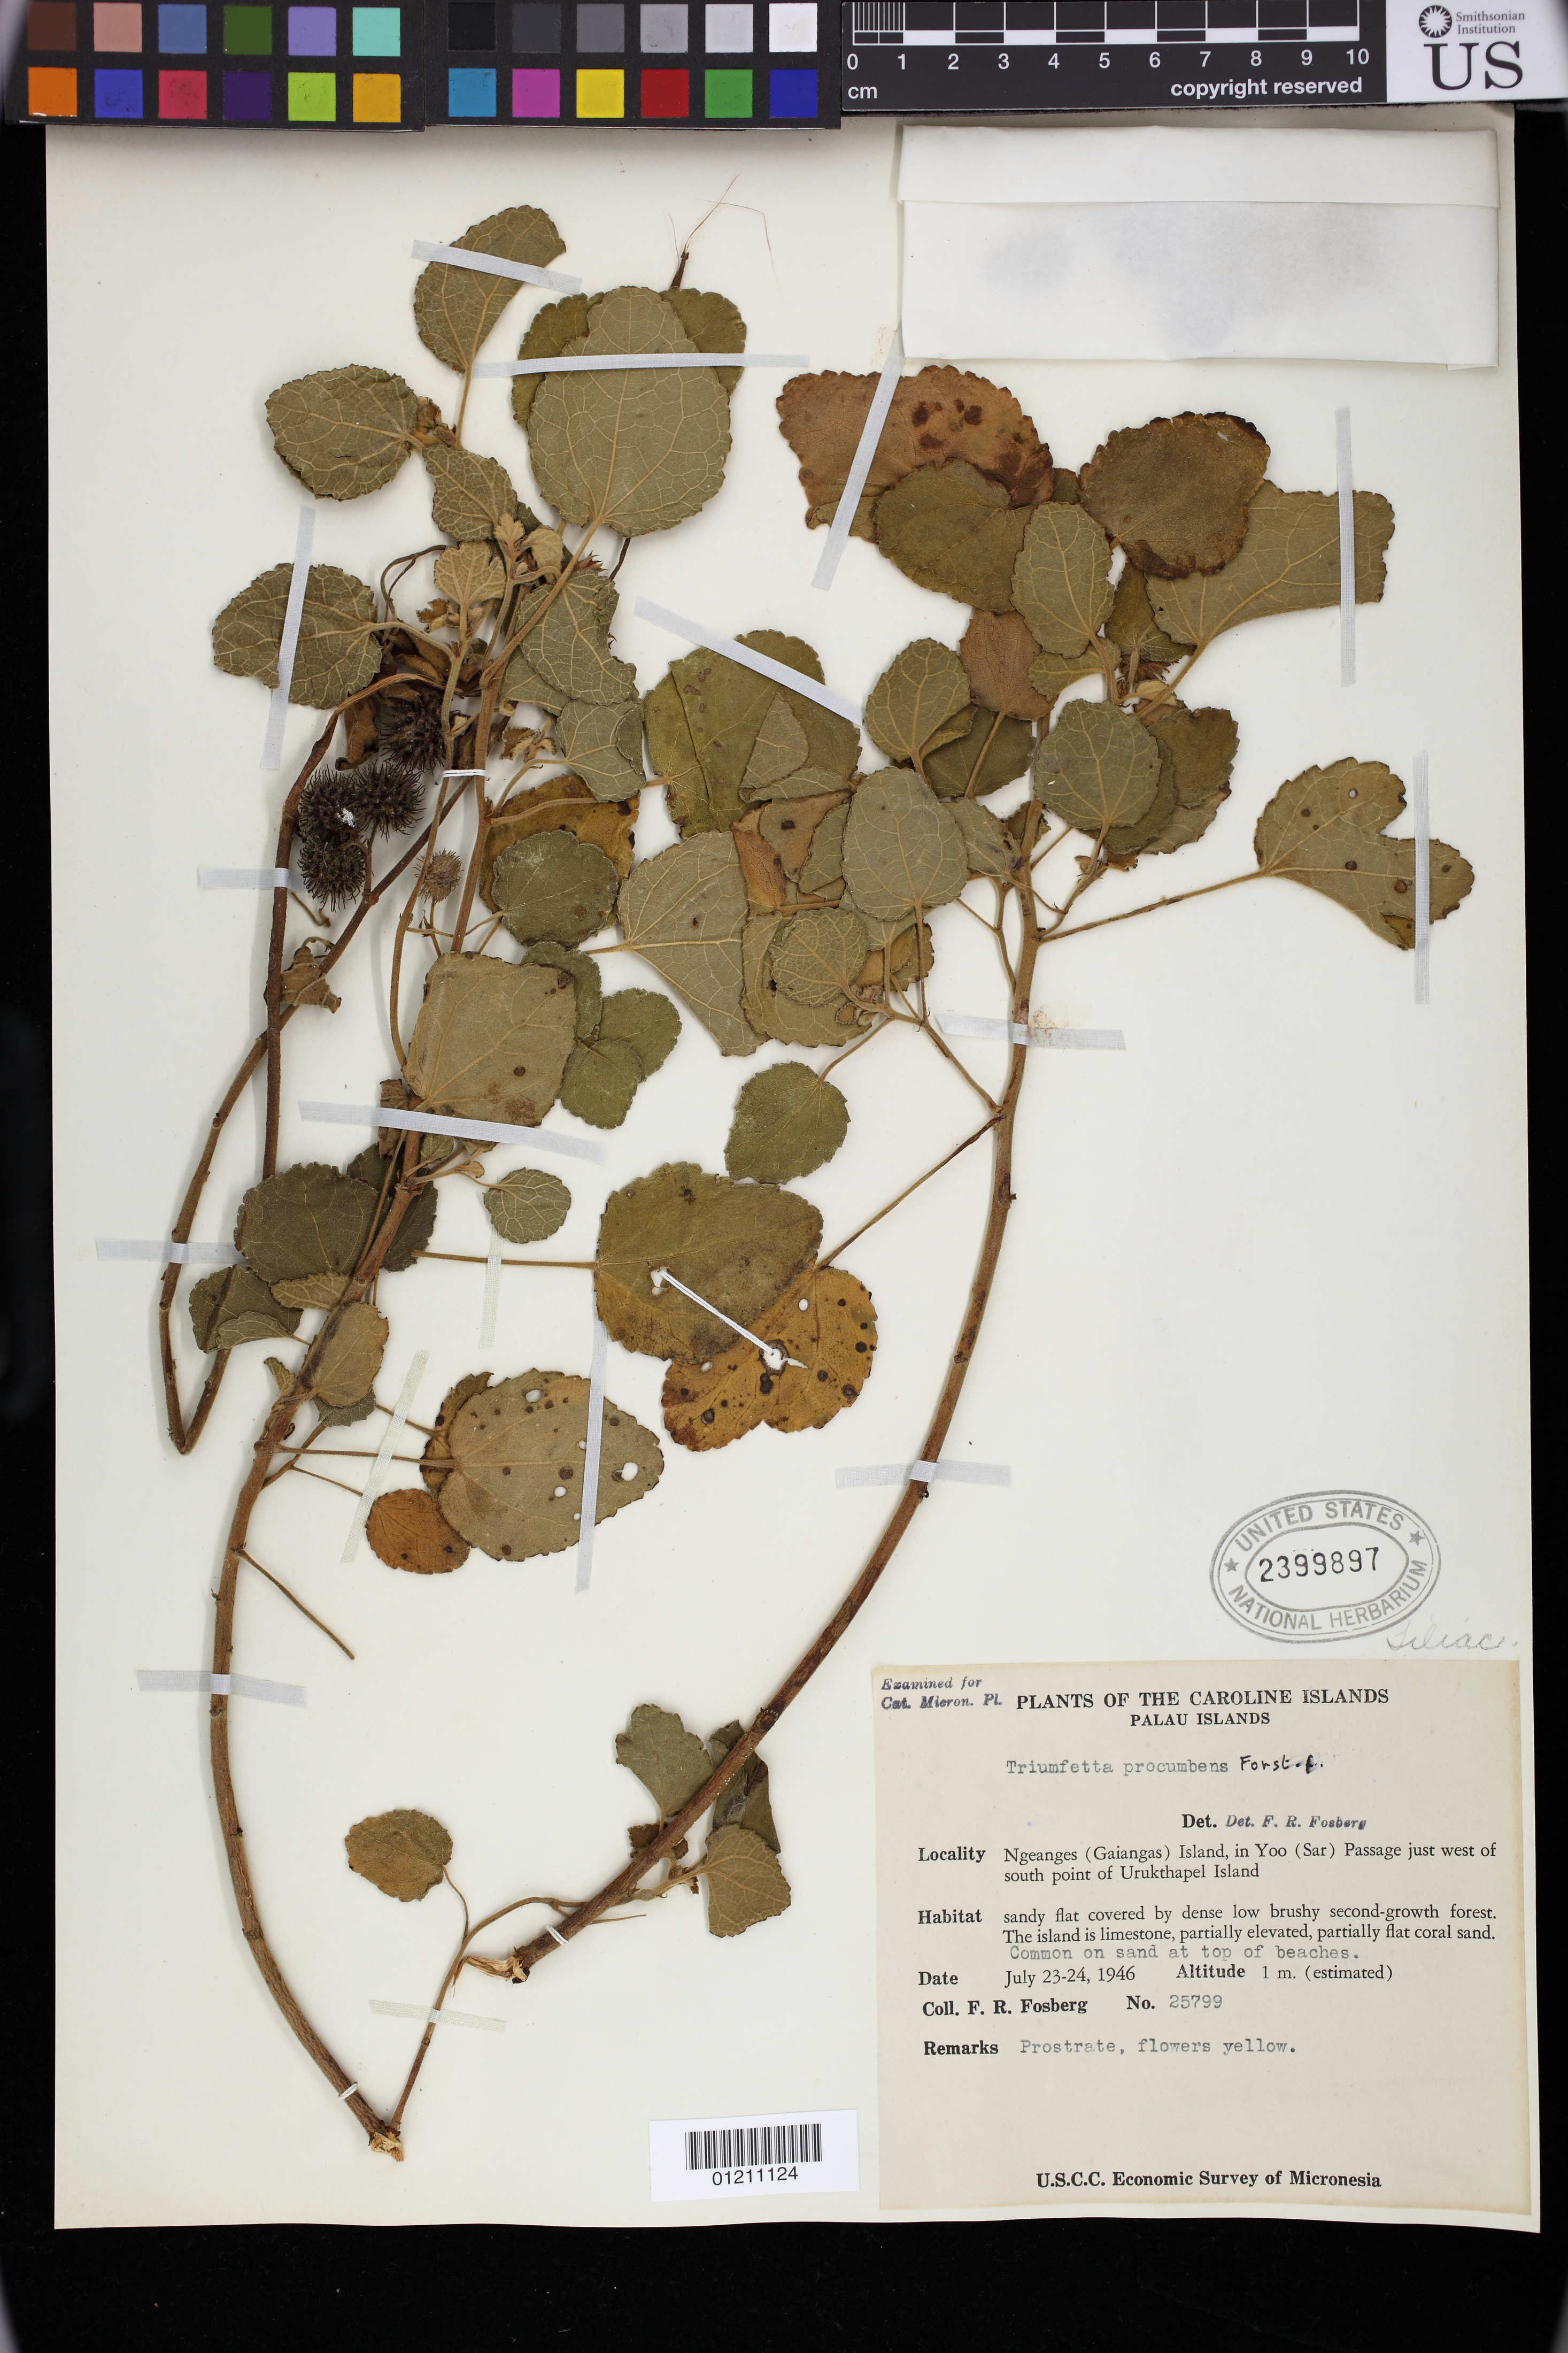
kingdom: Plantae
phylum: Tracheophyta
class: Magnoliopsida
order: Malvales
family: Malvaceae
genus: Triumfetta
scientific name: Triumfetta procumbens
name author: G. Forst.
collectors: F. R. Fosberg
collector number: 25799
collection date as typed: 23 Jul 1946 to 24 Jul 1946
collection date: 1946-07-23/1946-07-24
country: Palau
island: Ngeanges (Gaiangas)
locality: Caroline Islands, Palau Islands.. Ngeanges (Gaiangas) Island, in Yoo (Sar) Passage just west of south point of Urukthapel Island.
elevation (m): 1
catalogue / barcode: US 2399897